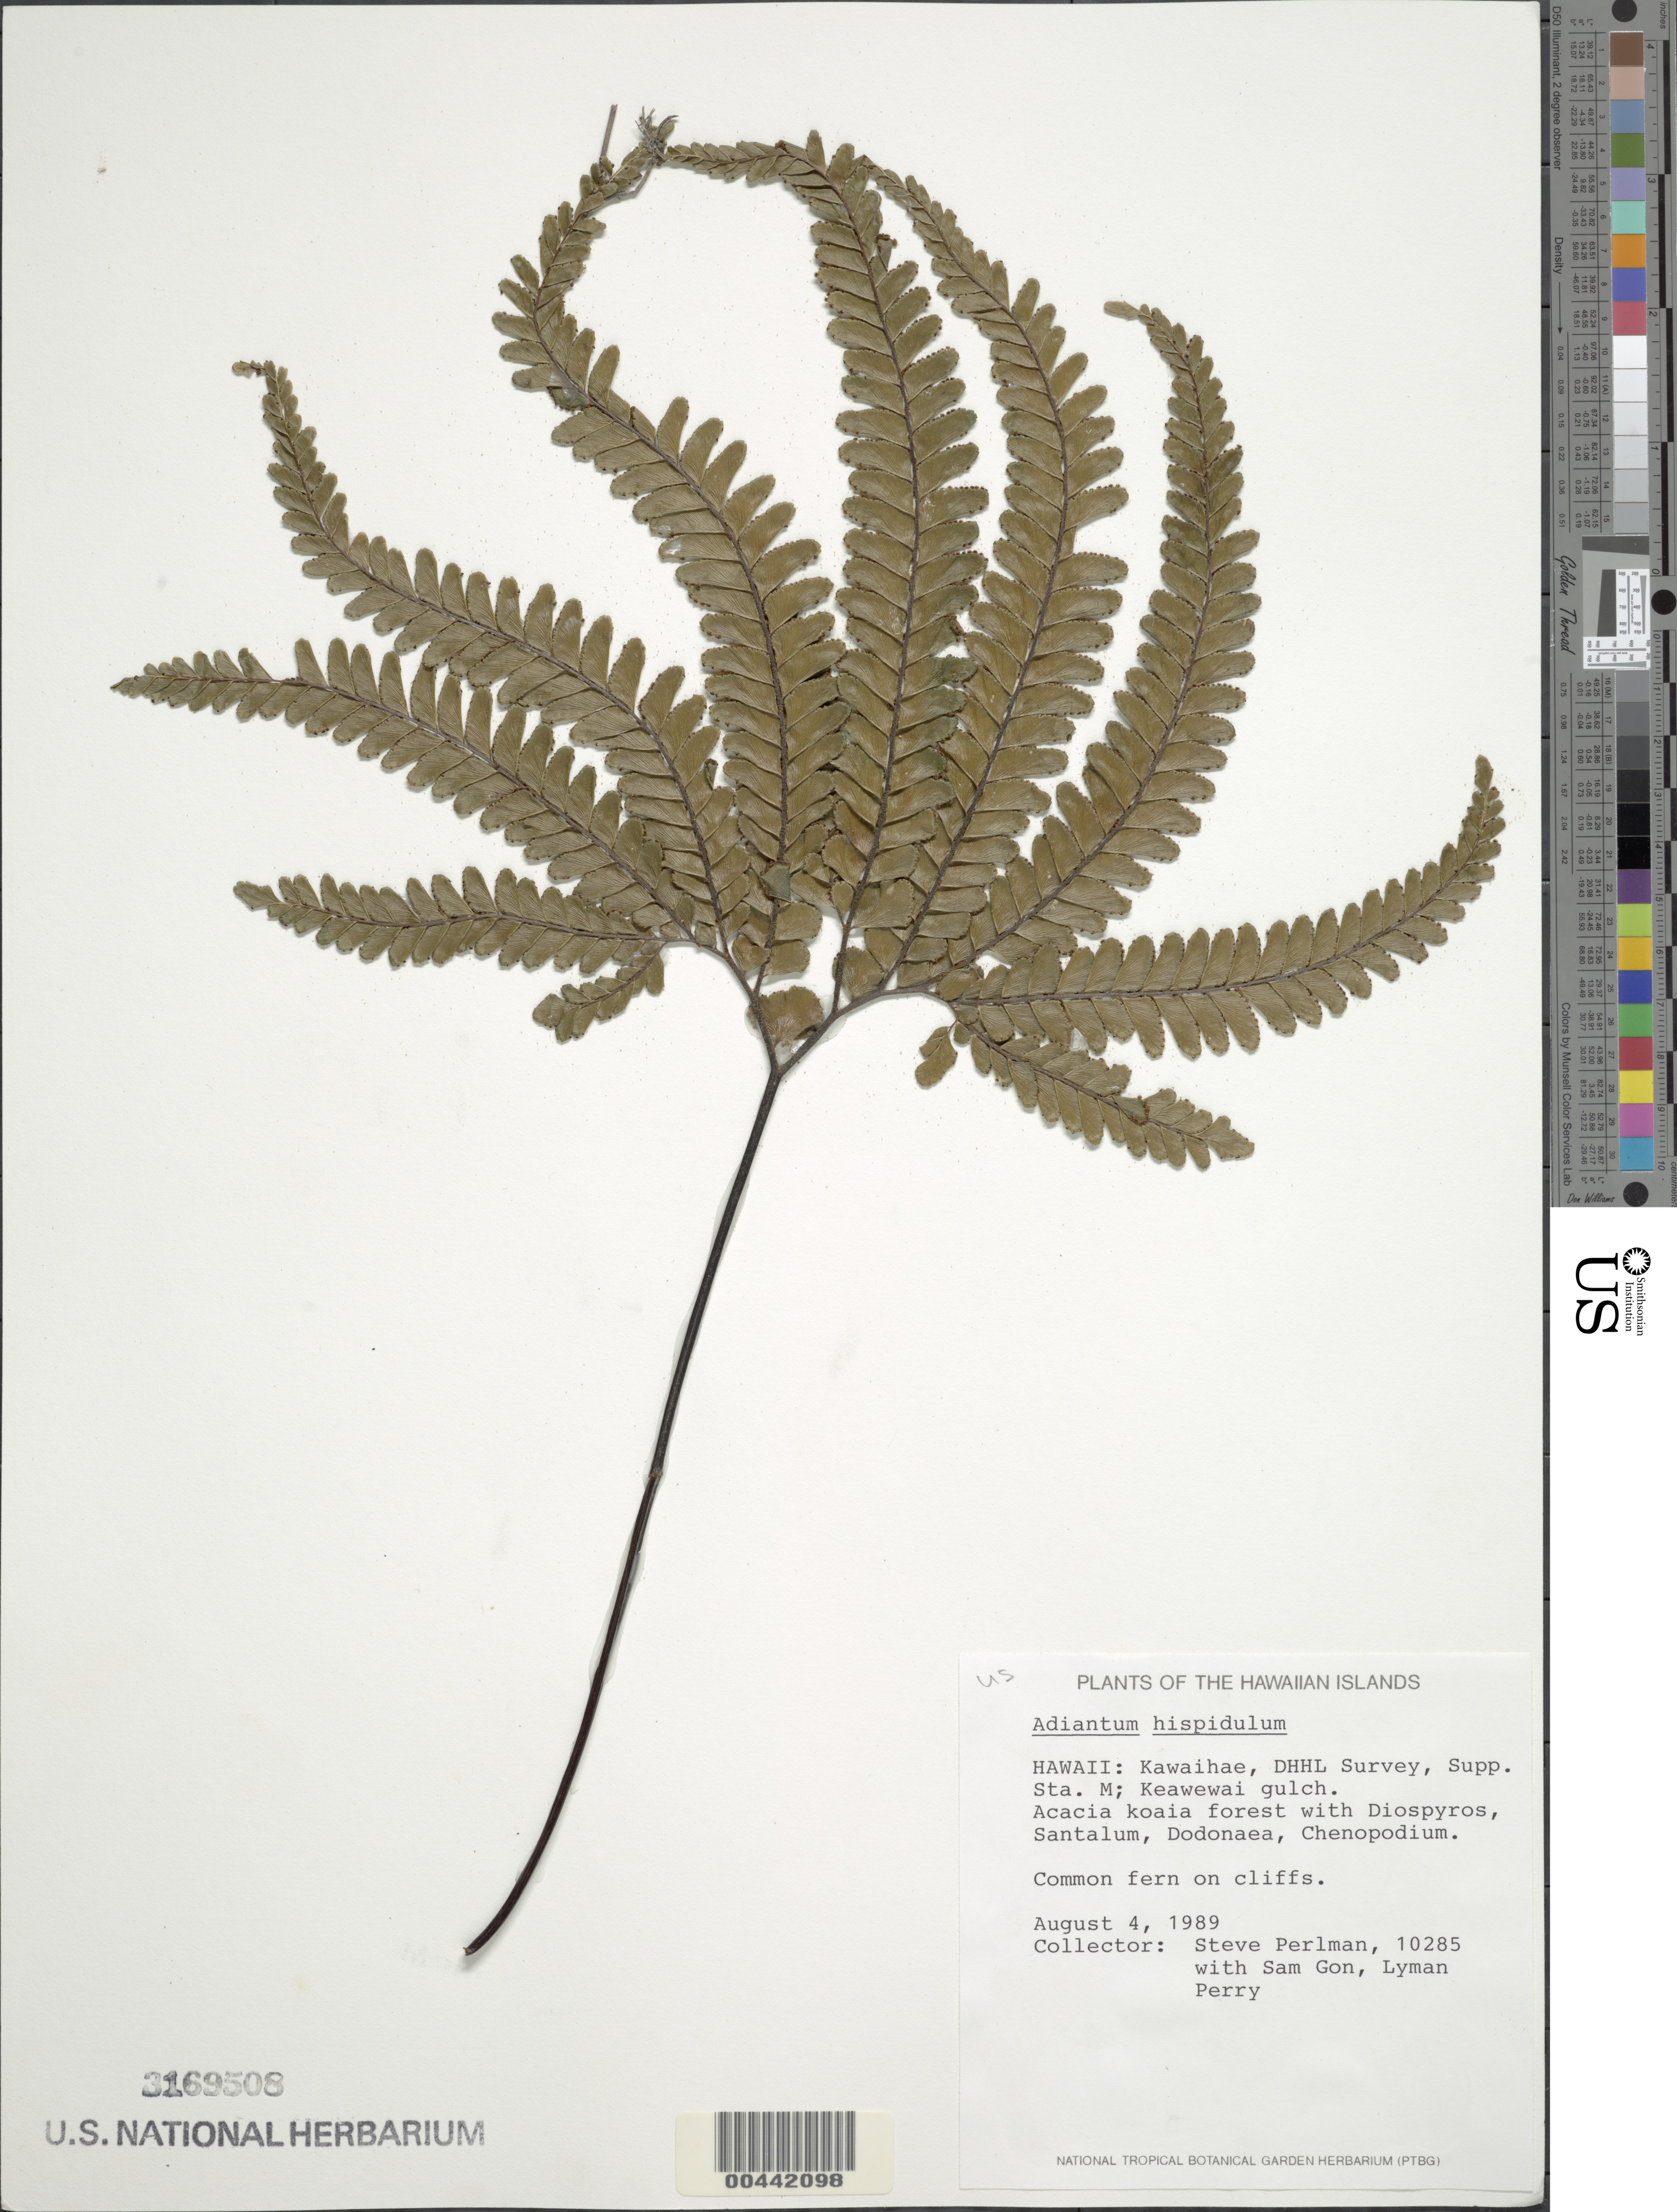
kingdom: Plantae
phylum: Tracheophyta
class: Polypodiopsida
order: Polypodiales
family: Pteridaceae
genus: Adiantum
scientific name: Adiantum hispidulum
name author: Sw.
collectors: S. P. Perlman, S. Gon & L. Perry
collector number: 10285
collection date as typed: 4 Aug 1989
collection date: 1989-08-04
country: United States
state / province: Hawaii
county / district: Hawaii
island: Hawaii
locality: Kawaihae, DHHL Survey, Supp. Sta. M; Keawewai gulch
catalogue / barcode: US 3169508